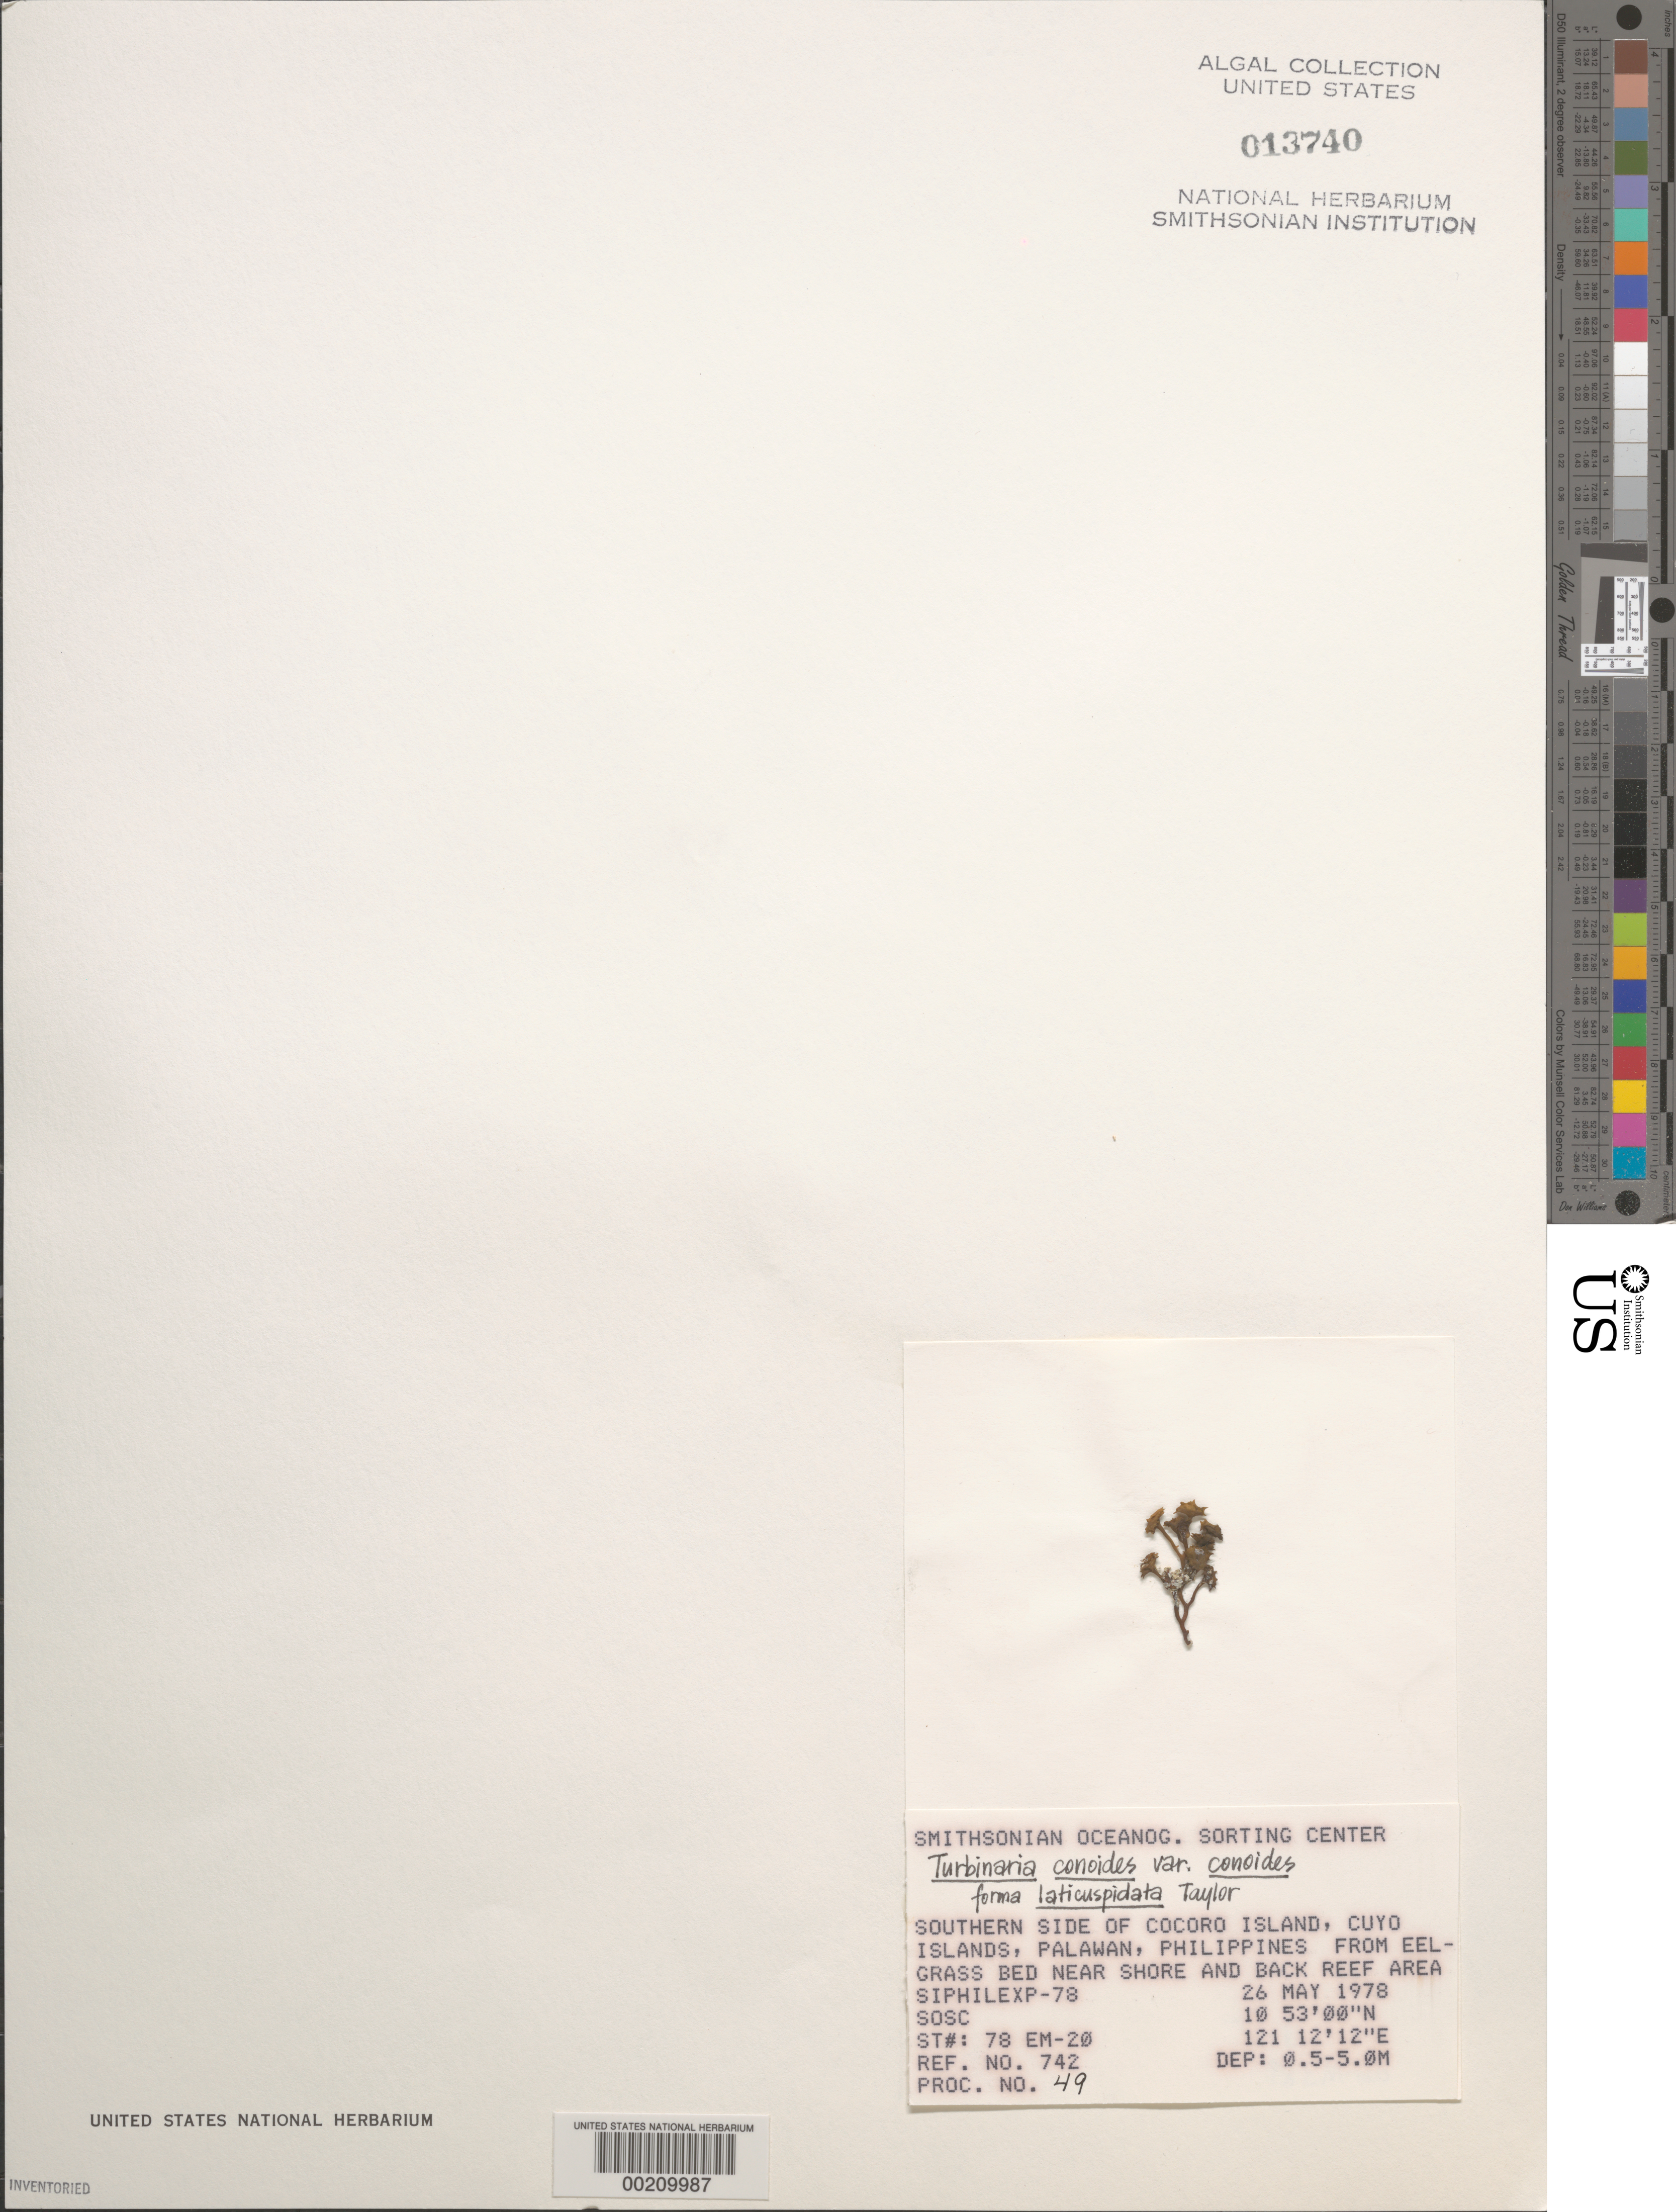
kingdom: Chromista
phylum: Ochrophyta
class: Phaeophyceae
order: Fucales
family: Sargassaceae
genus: Turbinaria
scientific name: Turbinaria conoides var. conoides forma laticuspidata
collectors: SOSC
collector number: Station 78 Em-20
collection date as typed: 26 May 1978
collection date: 1978-05-26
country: Philippines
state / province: Mimaropa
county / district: Palawan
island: Cocoro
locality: Southern side of island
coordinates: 10 53' 00" N, 121 12' 12" E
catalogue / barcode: US 13740